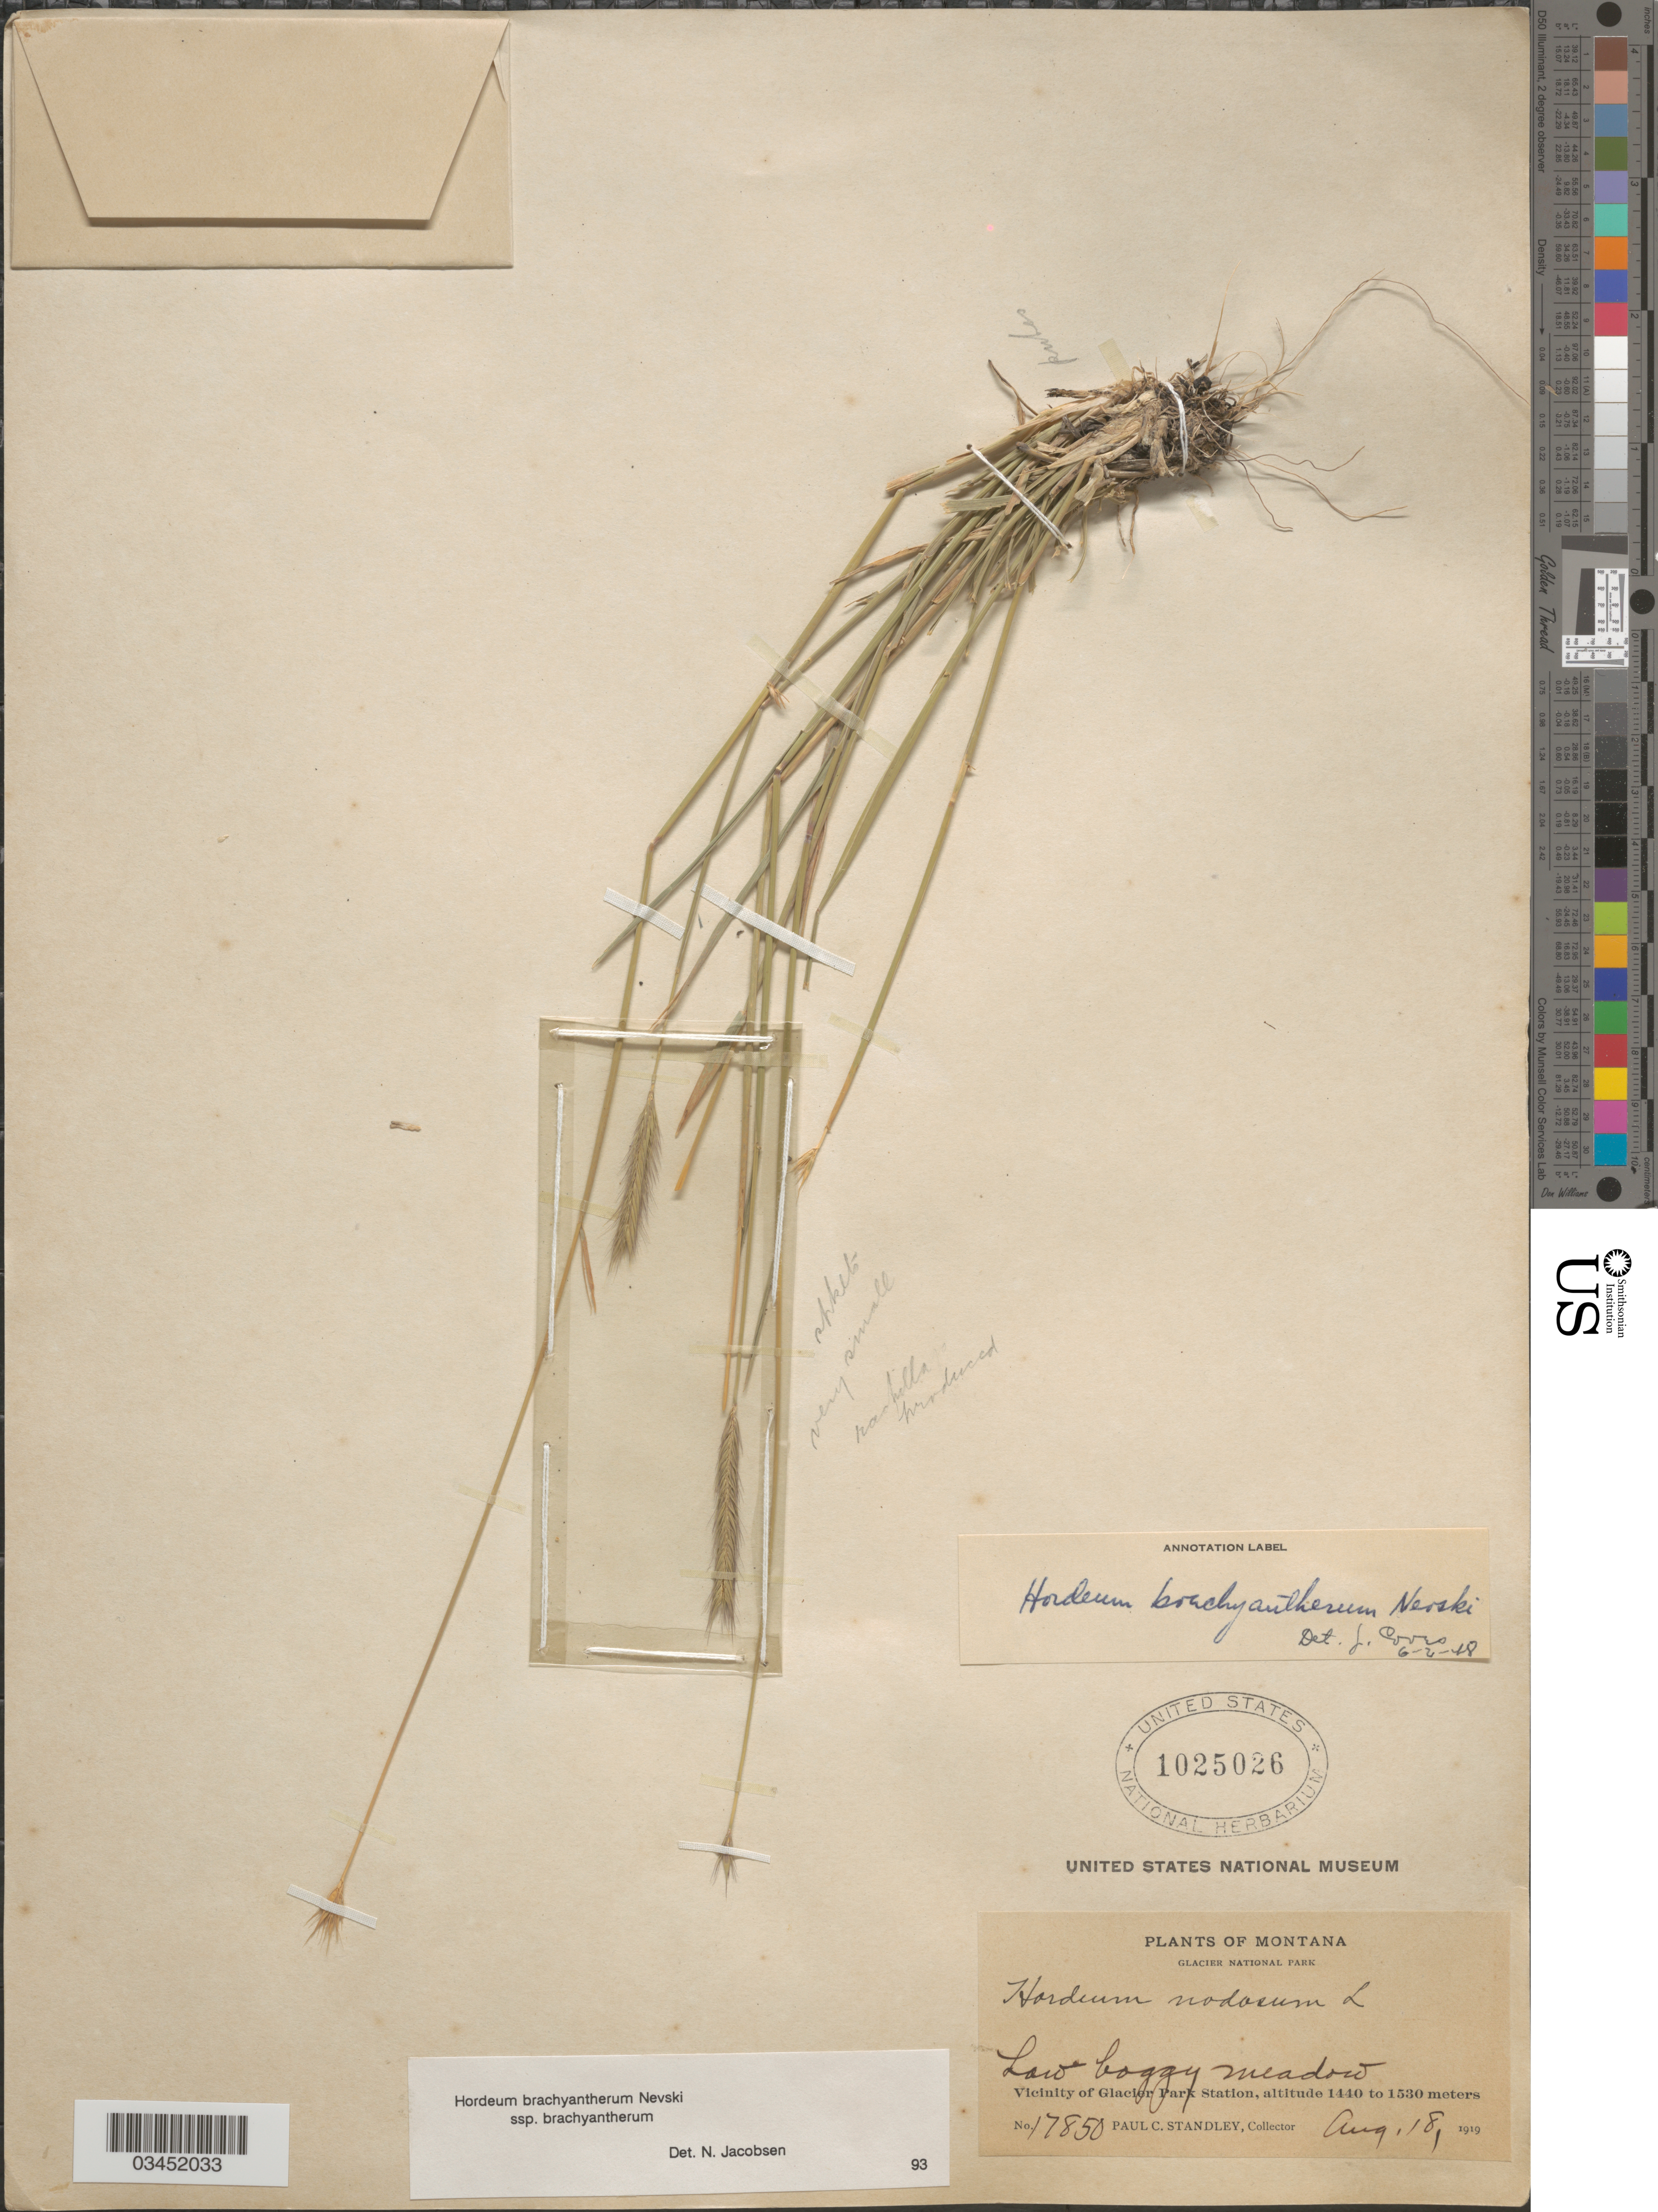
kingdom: Plantae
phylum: Tracheophyta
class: Liliopsida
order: Poales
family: Poaceae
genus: Hordeum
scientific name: Hordeum brachyantherum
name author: Nevski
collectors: P. C. Standley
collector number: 17850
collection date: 1919-08-18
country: United States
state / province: Montana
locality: Glacier National Park. Low boggy meadow. Vicinity of Glacier Park Station.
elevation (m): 1440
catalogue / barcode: US 1025026